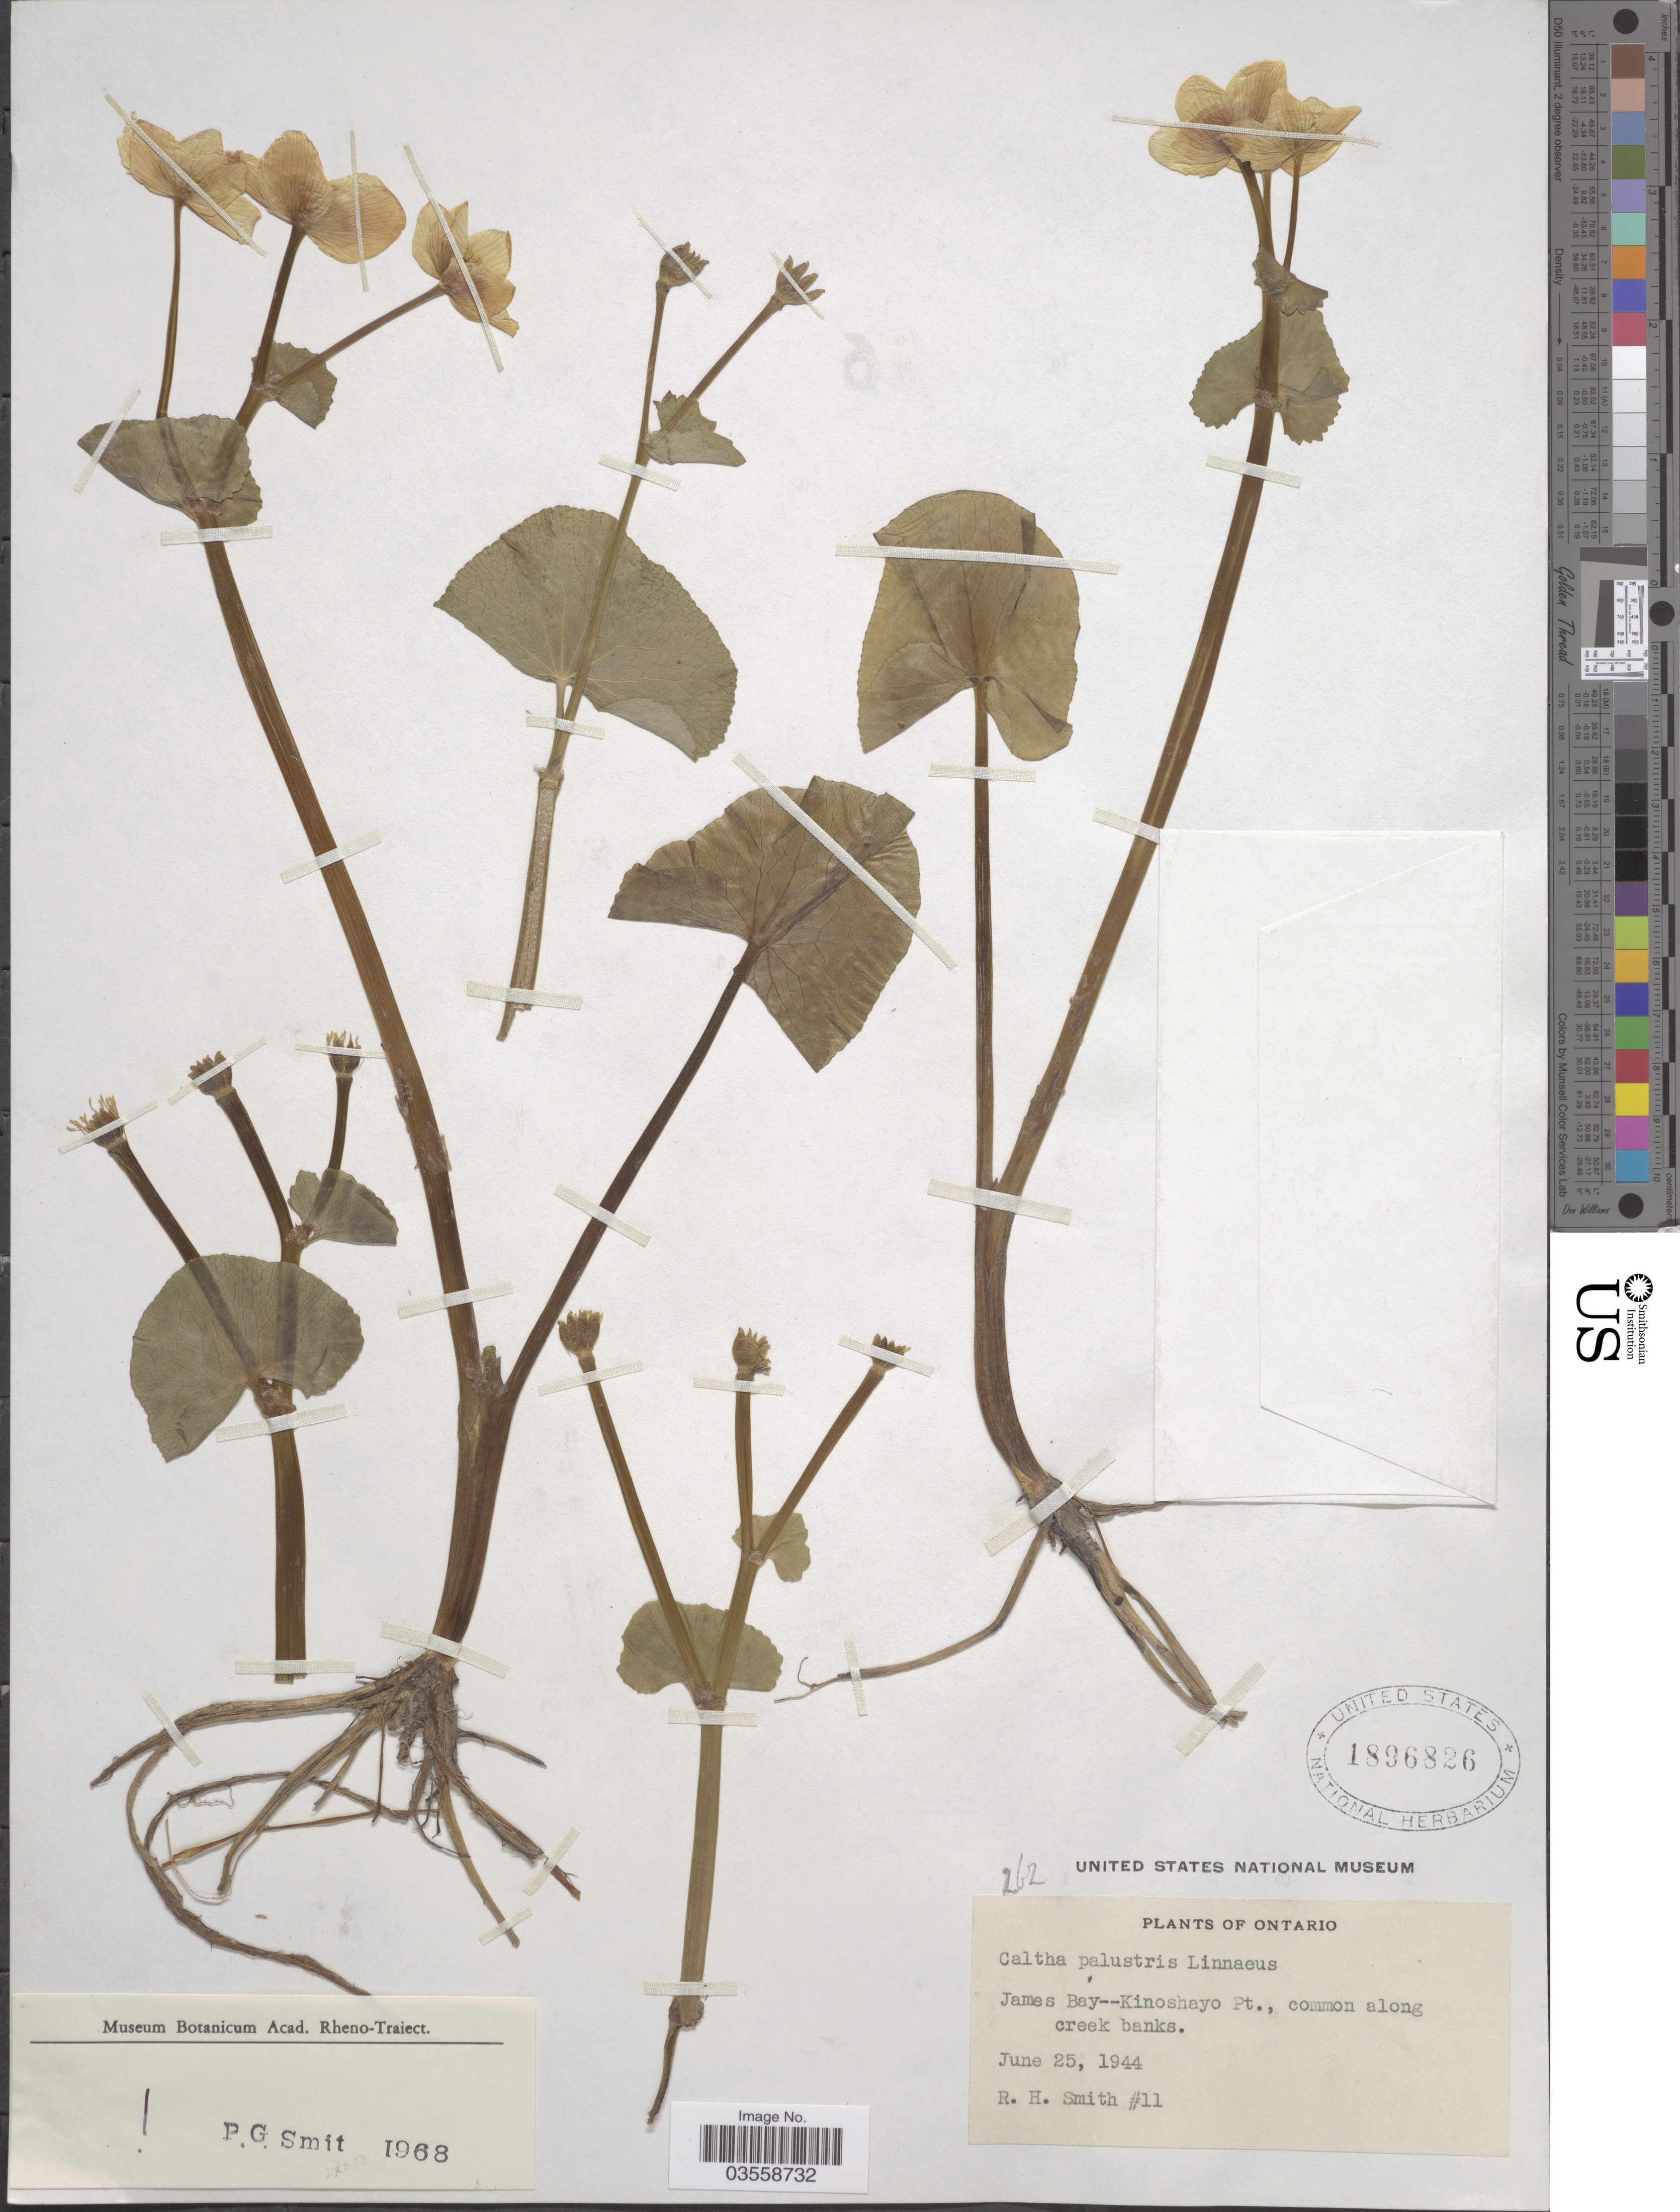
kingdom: Plantae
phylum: Tracheophyta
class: Magnoliopsida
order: Ranunculales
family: Ranunculaceae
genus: Caltha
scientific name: Caltha palustris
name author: L.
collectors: R. H. Smith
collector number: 11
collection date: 1944-06-25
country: Canada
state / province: Ontario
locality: James bay-Kinoshayo Pt.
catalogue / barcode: US 1896826